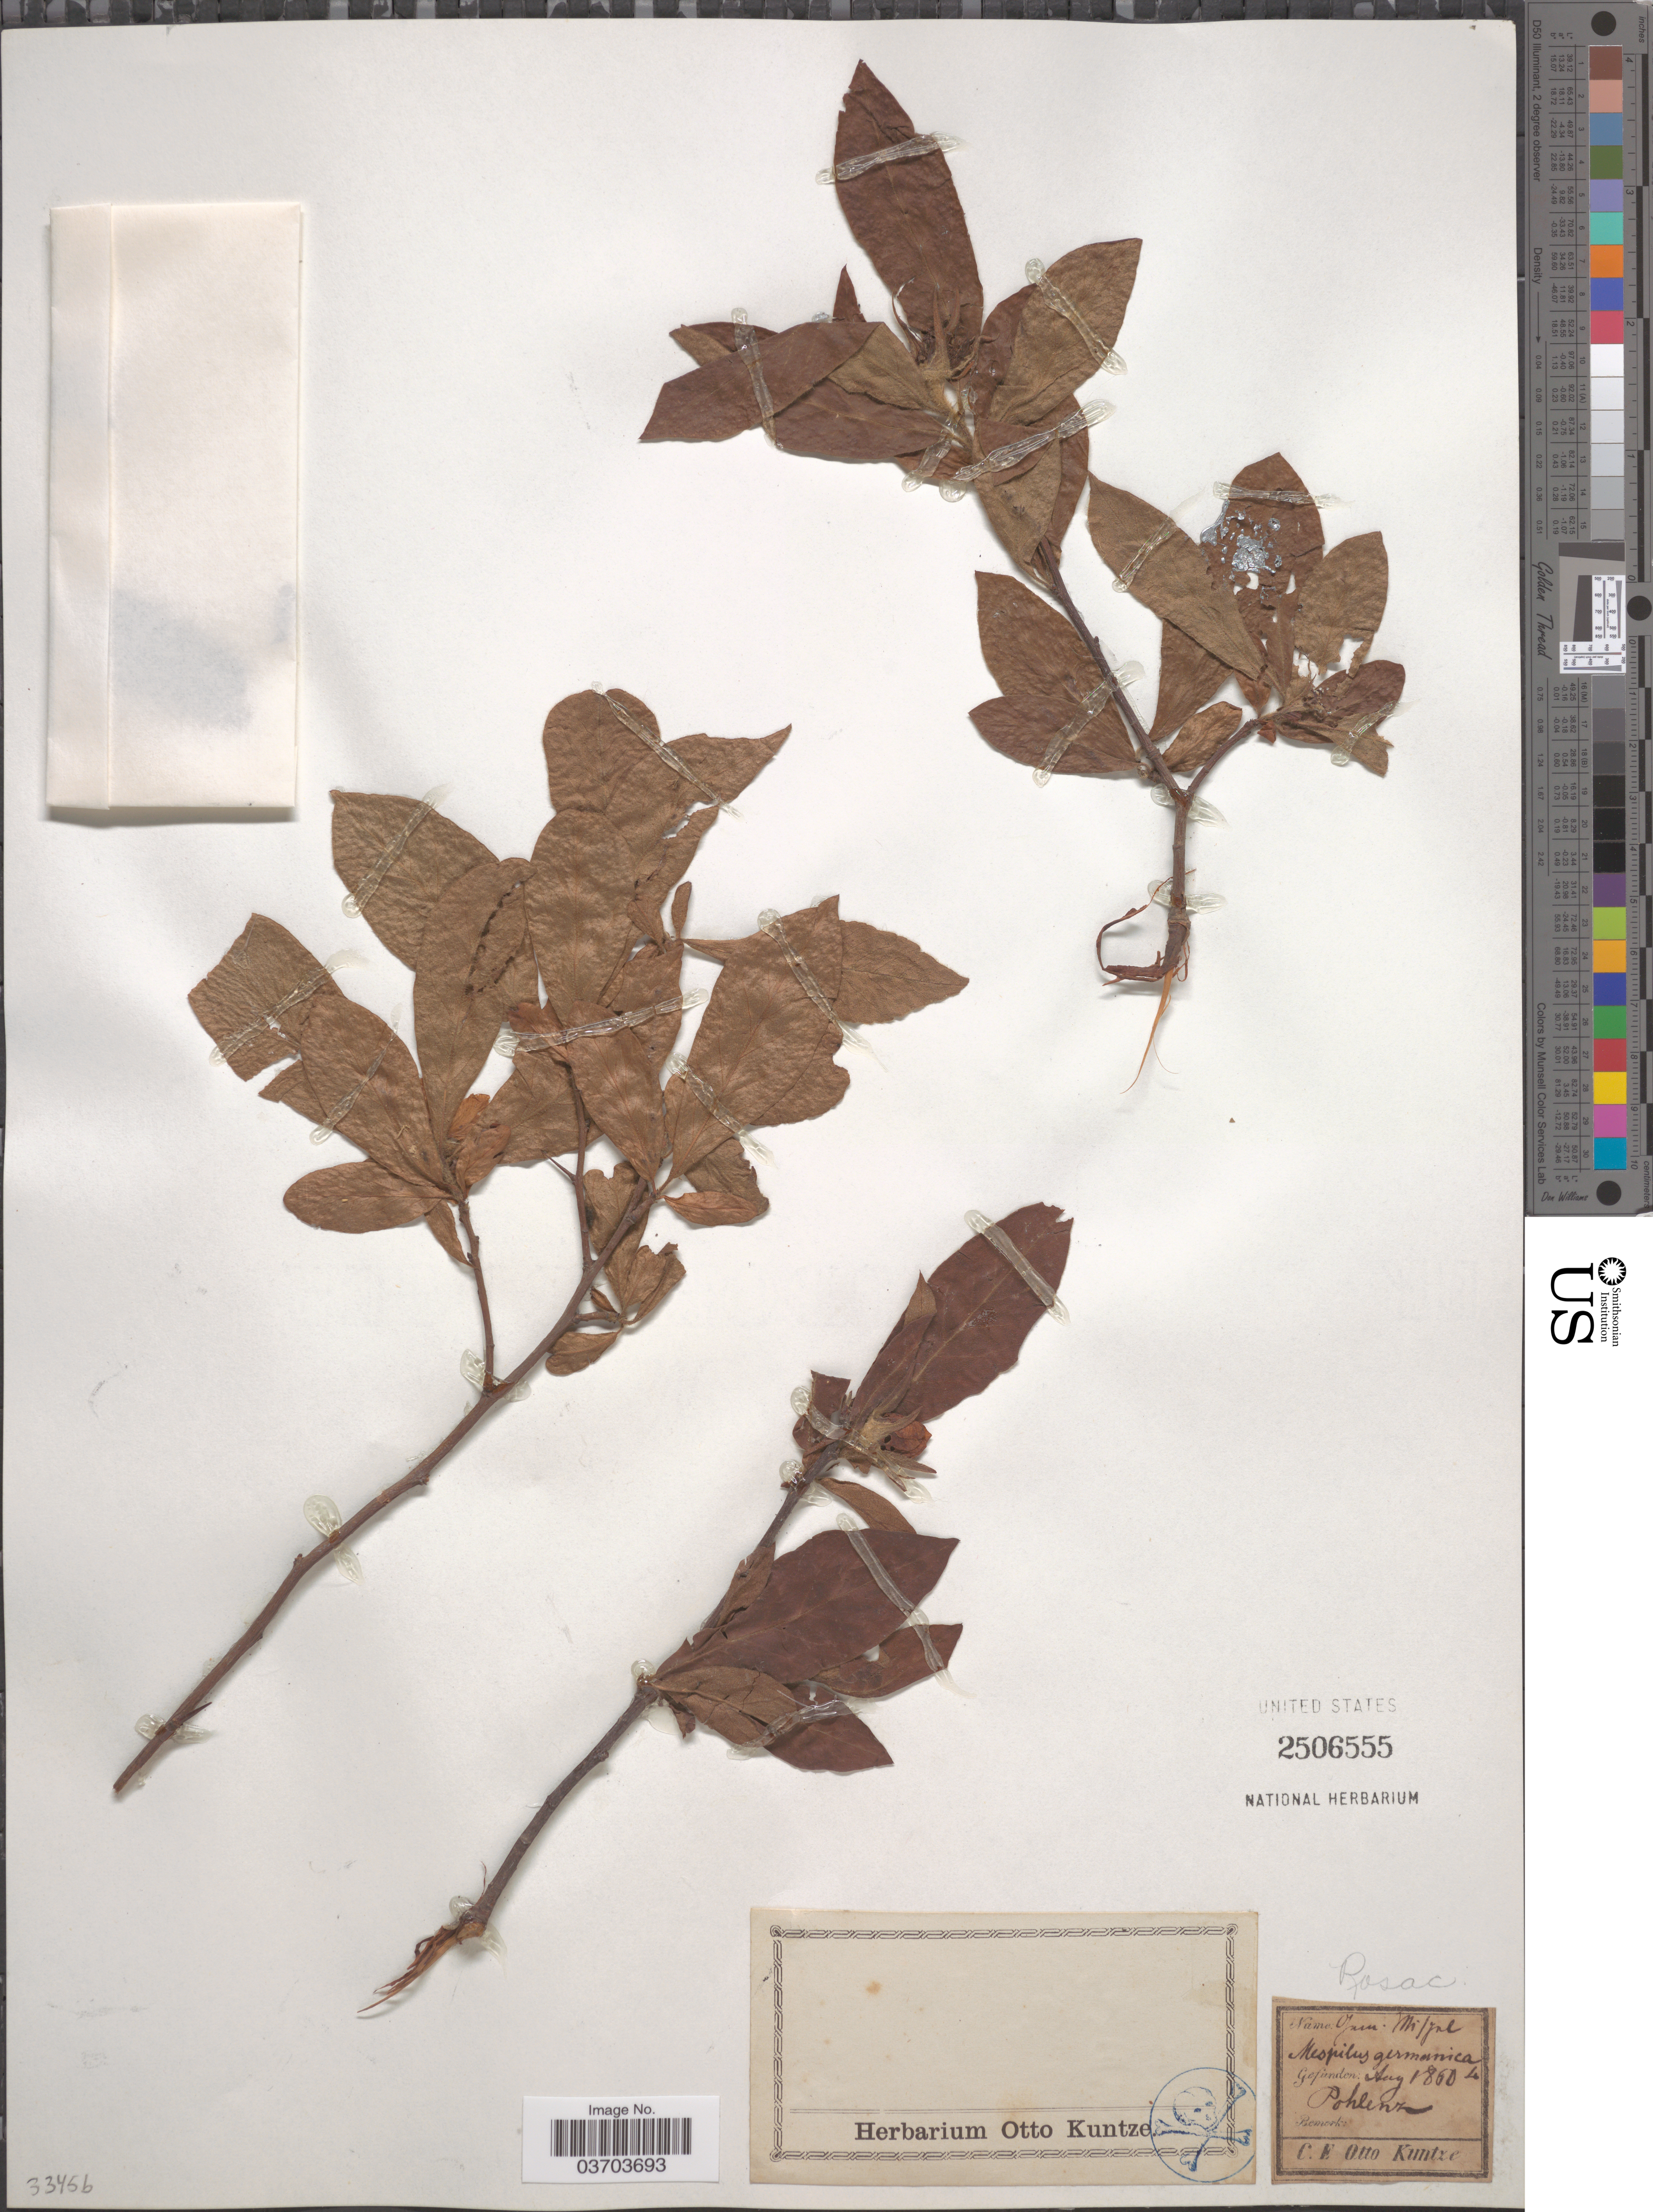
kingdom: Plantae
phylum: Tracheophyta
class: Magnoliopsida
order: Rosales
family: Rosaceae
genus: Crataegus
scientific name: Crataegus germanica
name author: (L.) Kuntze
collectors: C.E.O. Kuntze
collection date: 1860-08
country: Germany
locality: Pohlenz. [unsure placement]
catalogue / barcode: US 2506555